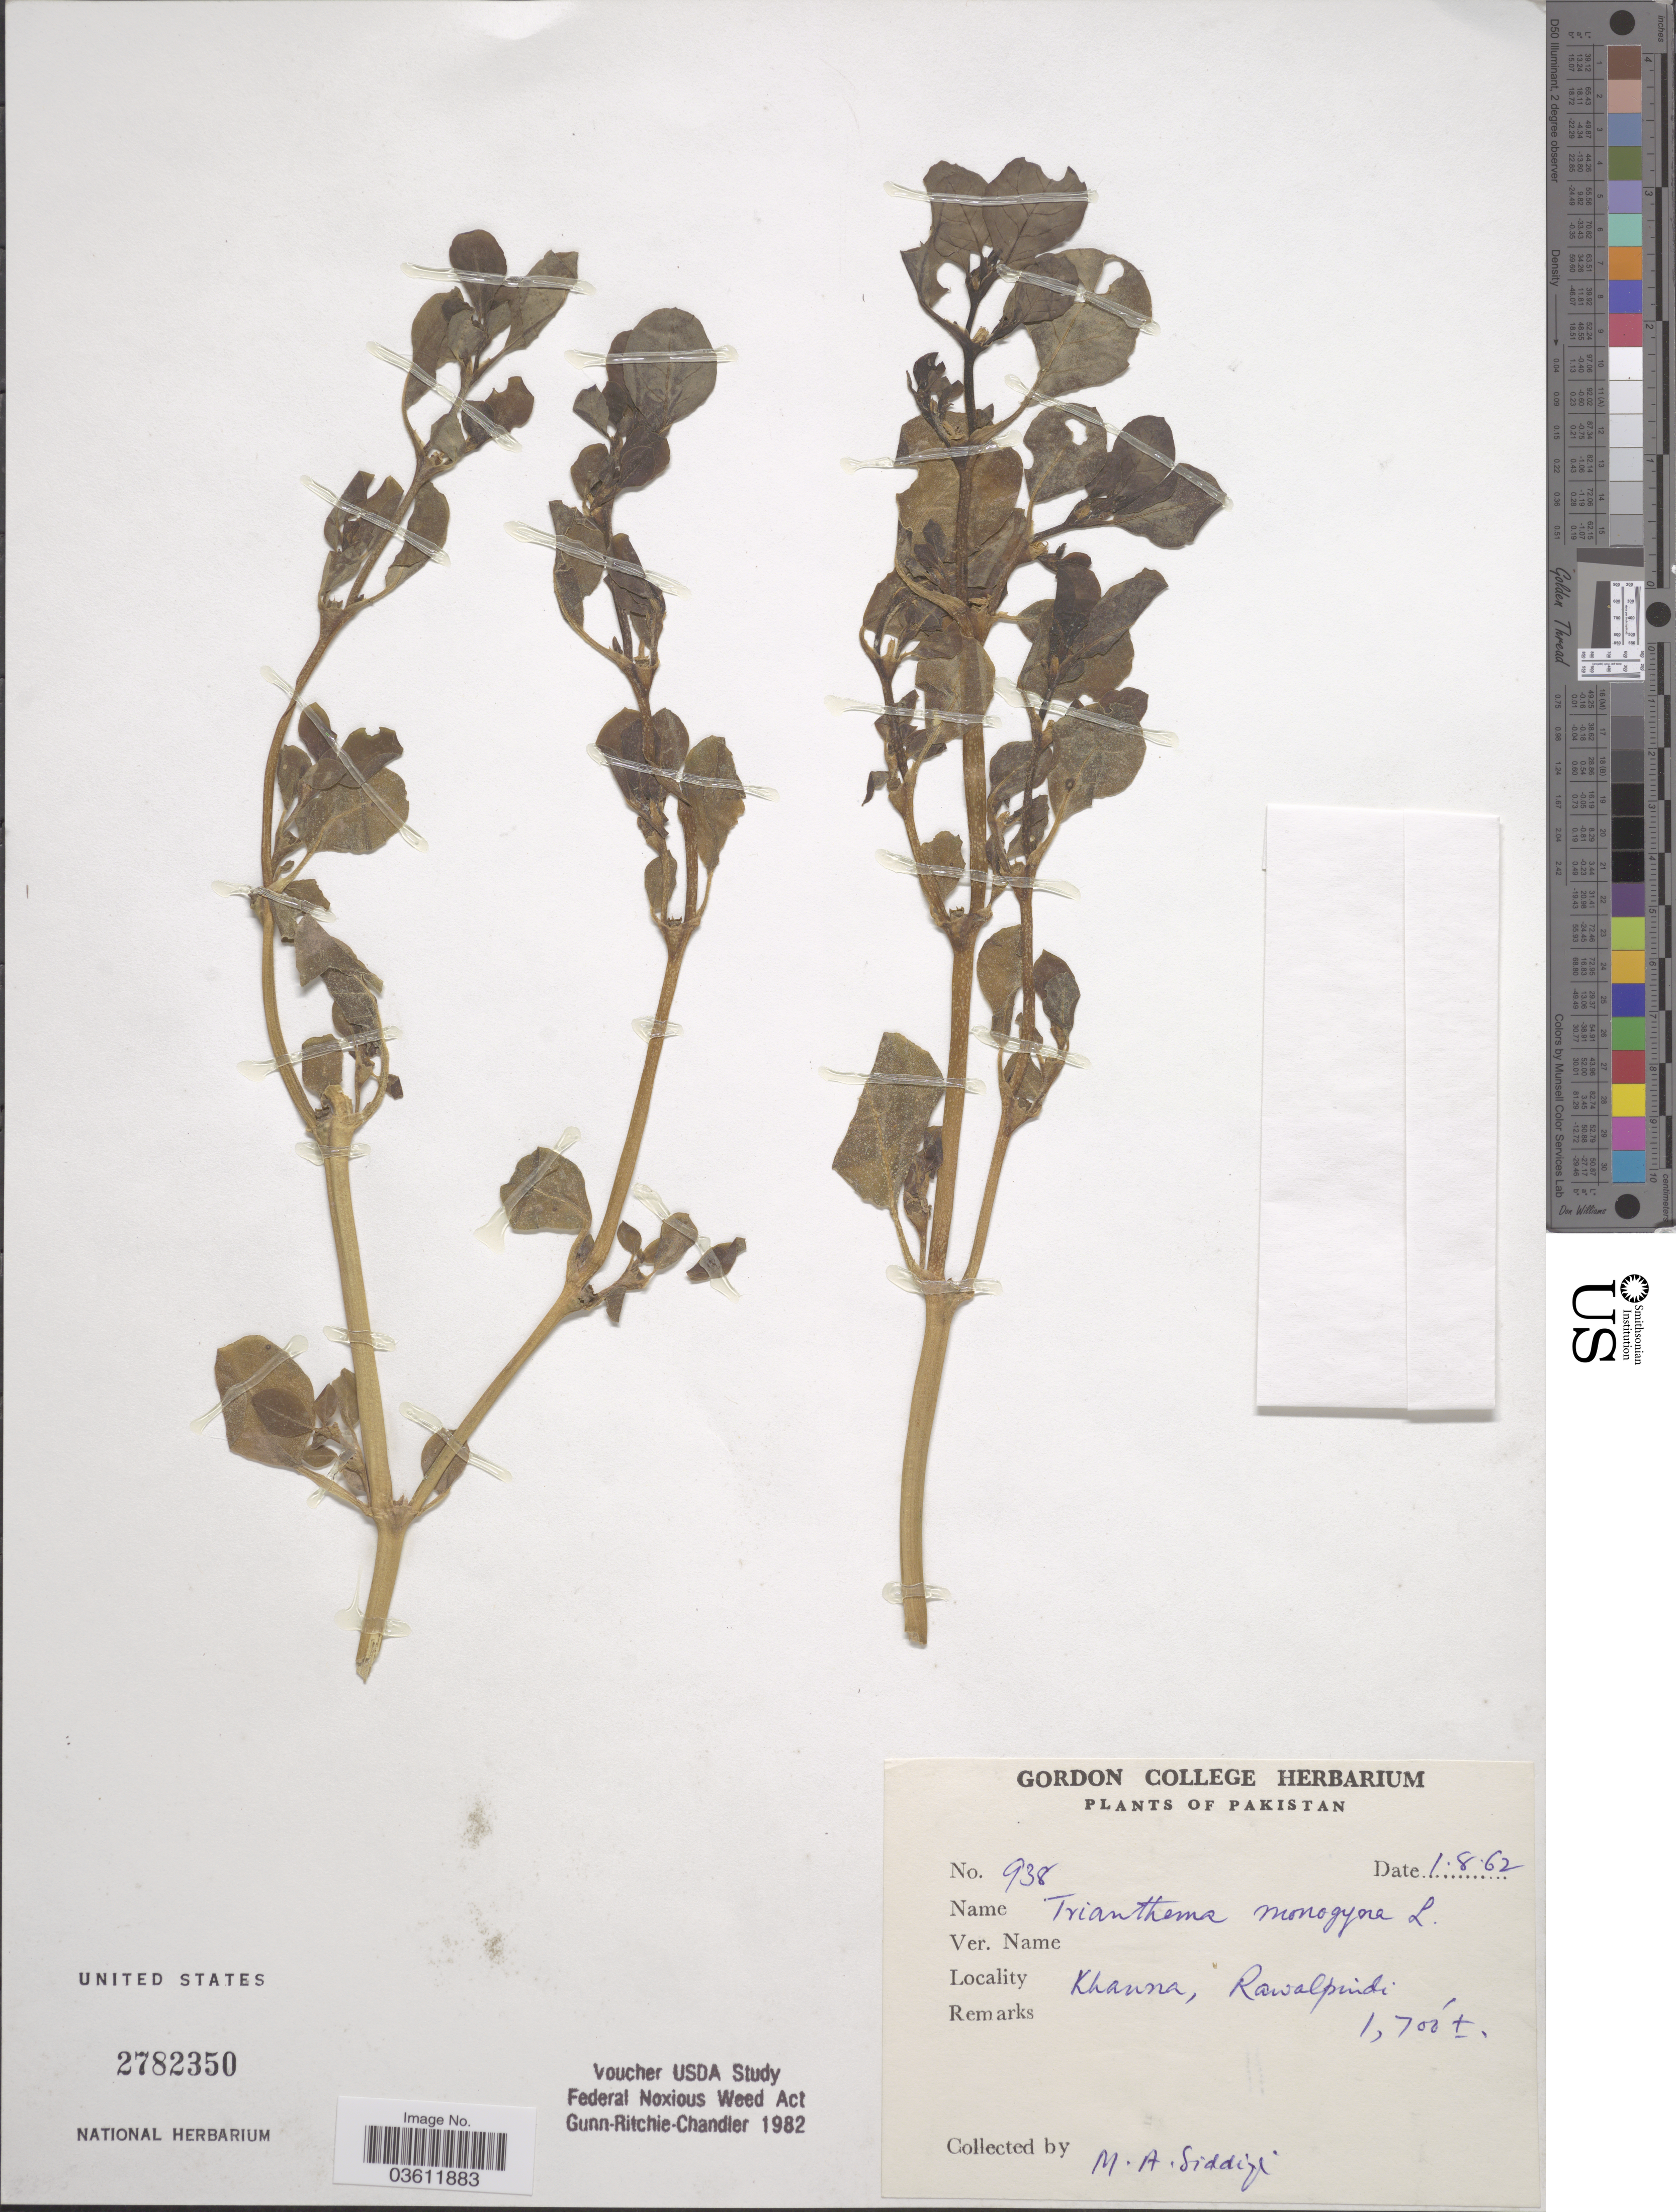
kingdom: Plantae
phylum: Tracheophyta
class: Magnoliopsida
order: Caryophyllales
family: Aizoaceae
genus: Trianthema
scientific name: Trianthema monogynum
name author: L.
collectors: M. Siddiqi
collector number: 938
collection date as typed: Transcribed d/m/y: 1/8/62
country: Pakistan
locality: Khanna, Rawalpindi.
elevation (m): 518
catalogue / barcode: US 2782350